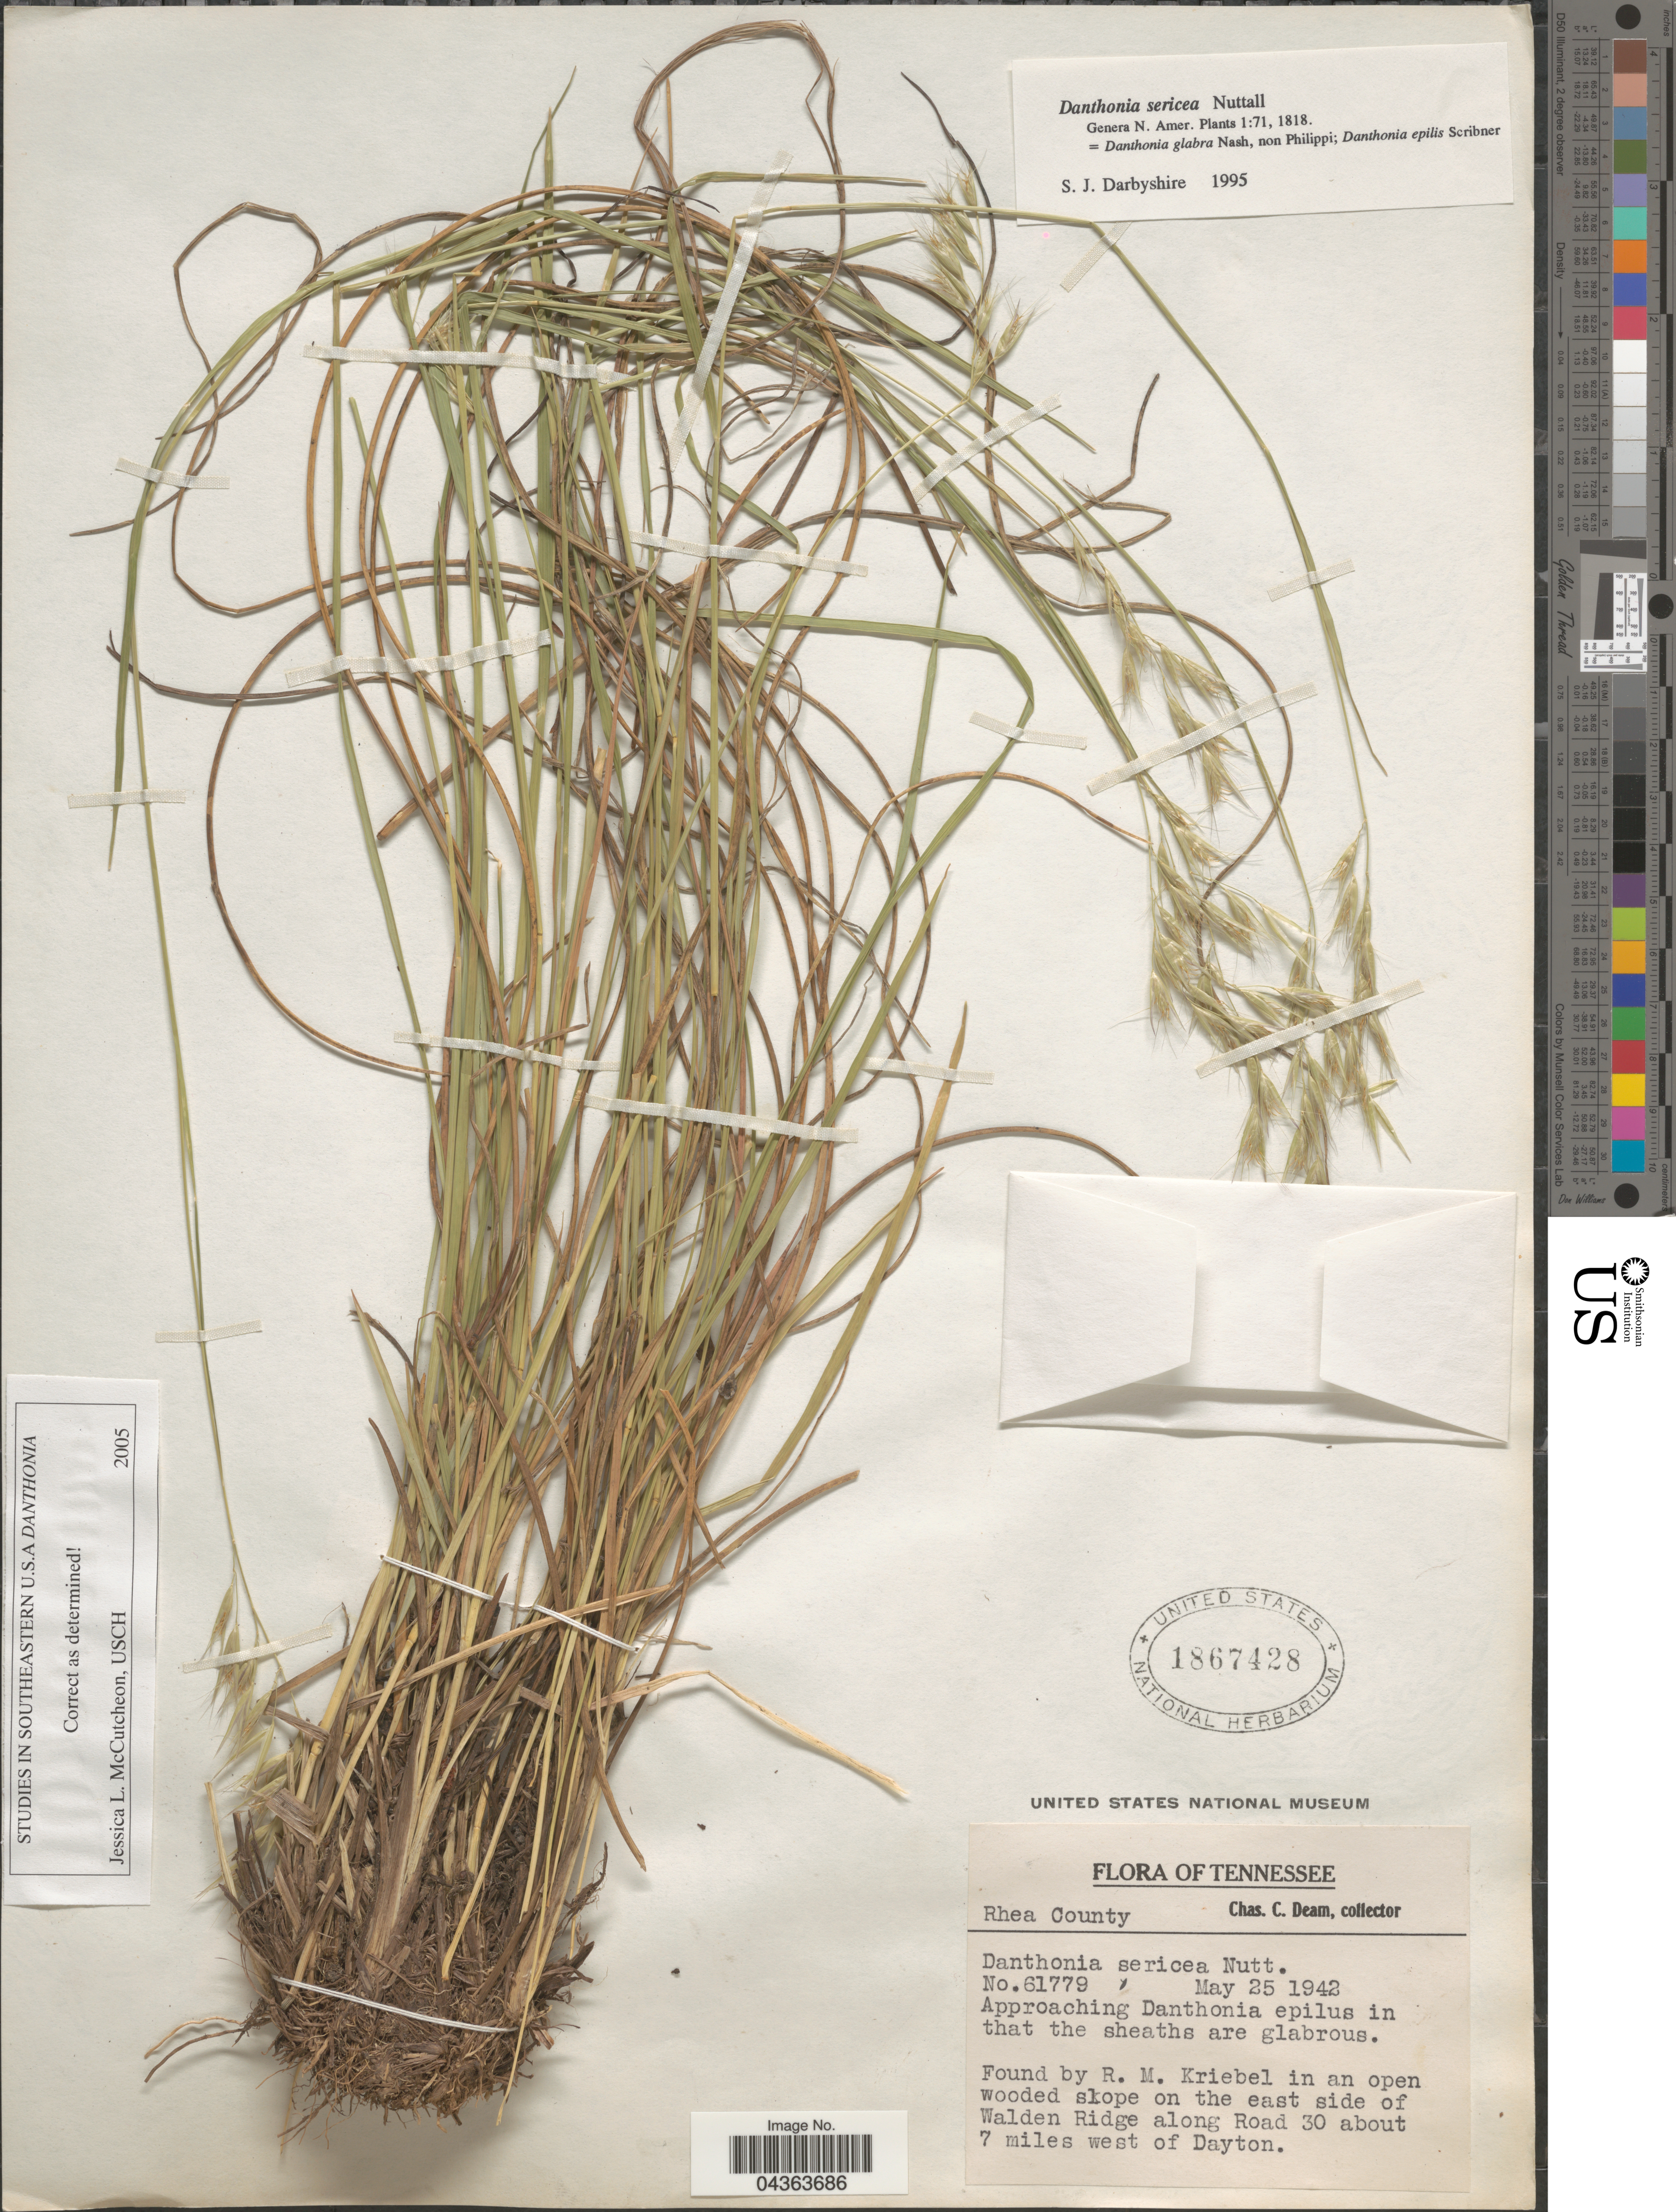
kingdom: Plantae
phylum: Tracheophyta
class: Liliopsida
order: Poales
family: Poaceae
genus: Danthonia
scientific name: Danthonia sericea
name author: Nutt.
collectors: C. Deam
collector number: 61779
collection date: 1942-05-25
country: United States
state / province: Tennessee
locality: Rhea County. In an open wooded slope on the east side of Walden Ridge along Road 30 about 7 miles west of Dayton.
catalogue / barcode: US 1867428